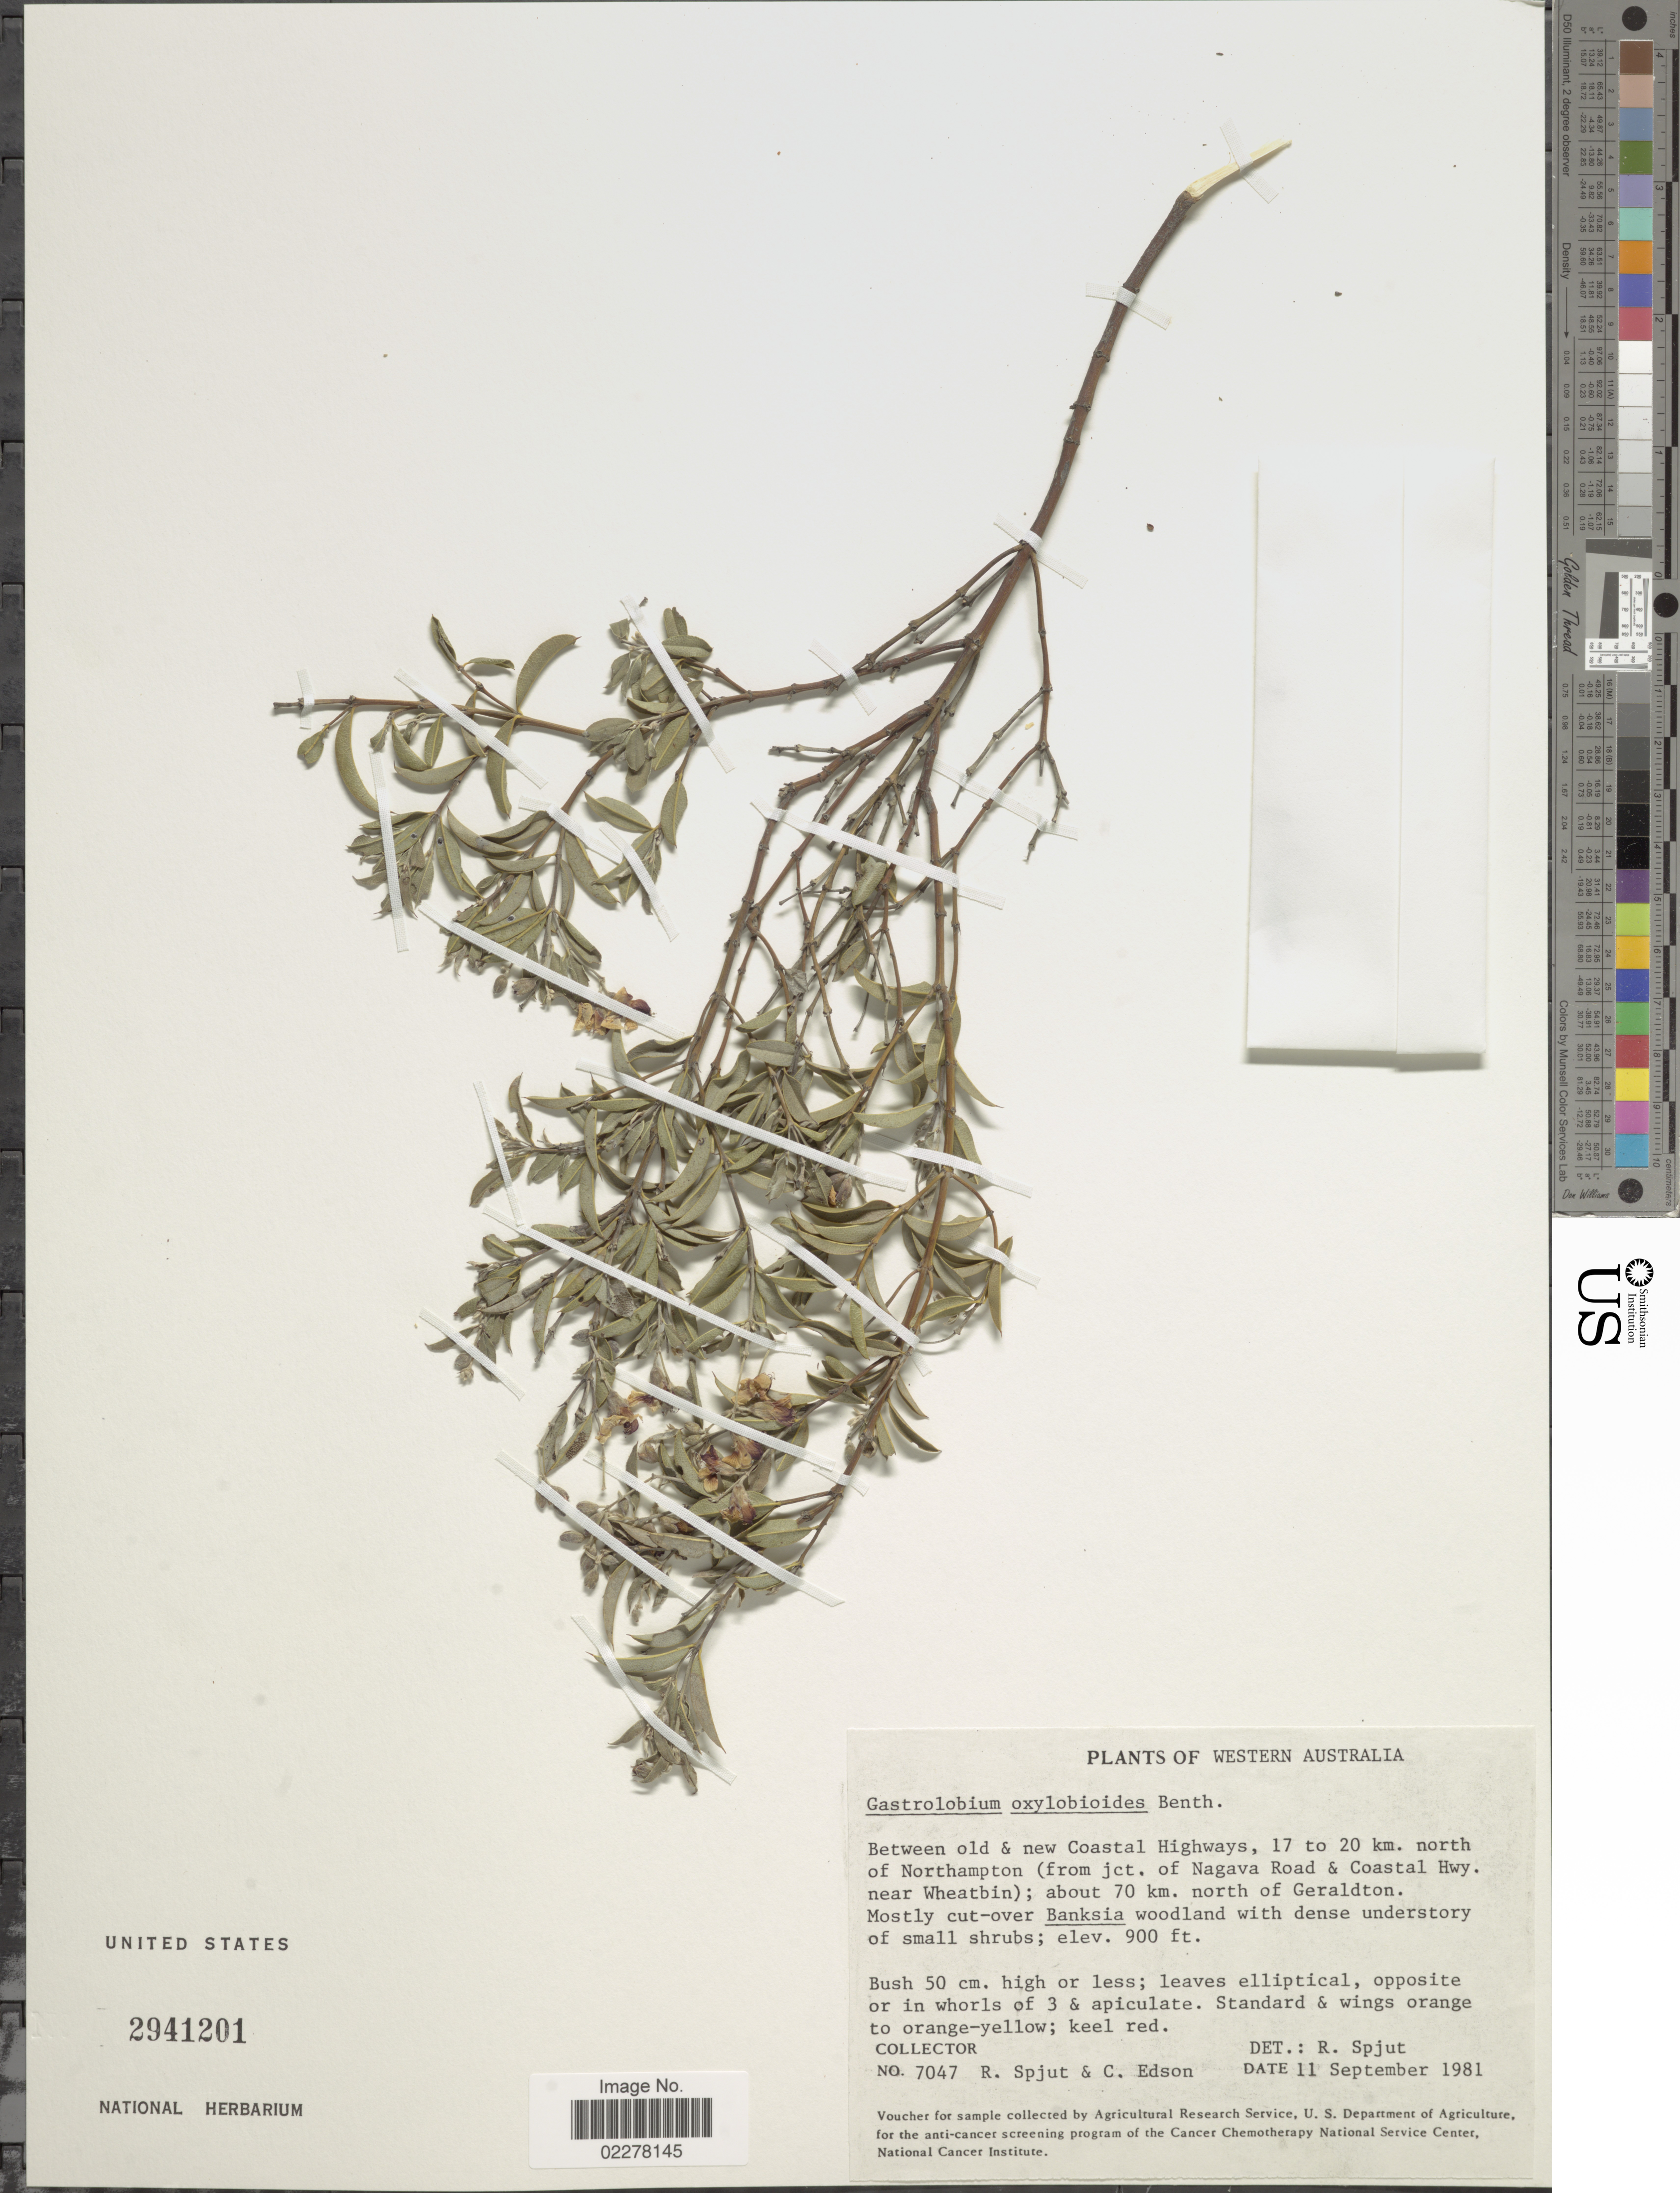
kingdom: Plantae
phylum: Tracheophyta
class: Magnoliopsida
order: Fabales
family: Fabaceae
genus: Gastrolobium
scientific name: Gastrolobium oxylobioides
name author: Benth.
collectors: R. Spjut & C. Edson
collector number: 7047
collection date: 1981-09-11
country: Australia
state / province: Western Australia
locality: Between old & new Coastal Highways, 17 to 20 km. north of Northampton (from jct. of Nagava Road & Coastal Hwy. near Wheatbin); about 70 km. north of Geraldton.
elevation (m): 274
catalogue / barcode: US 2941201